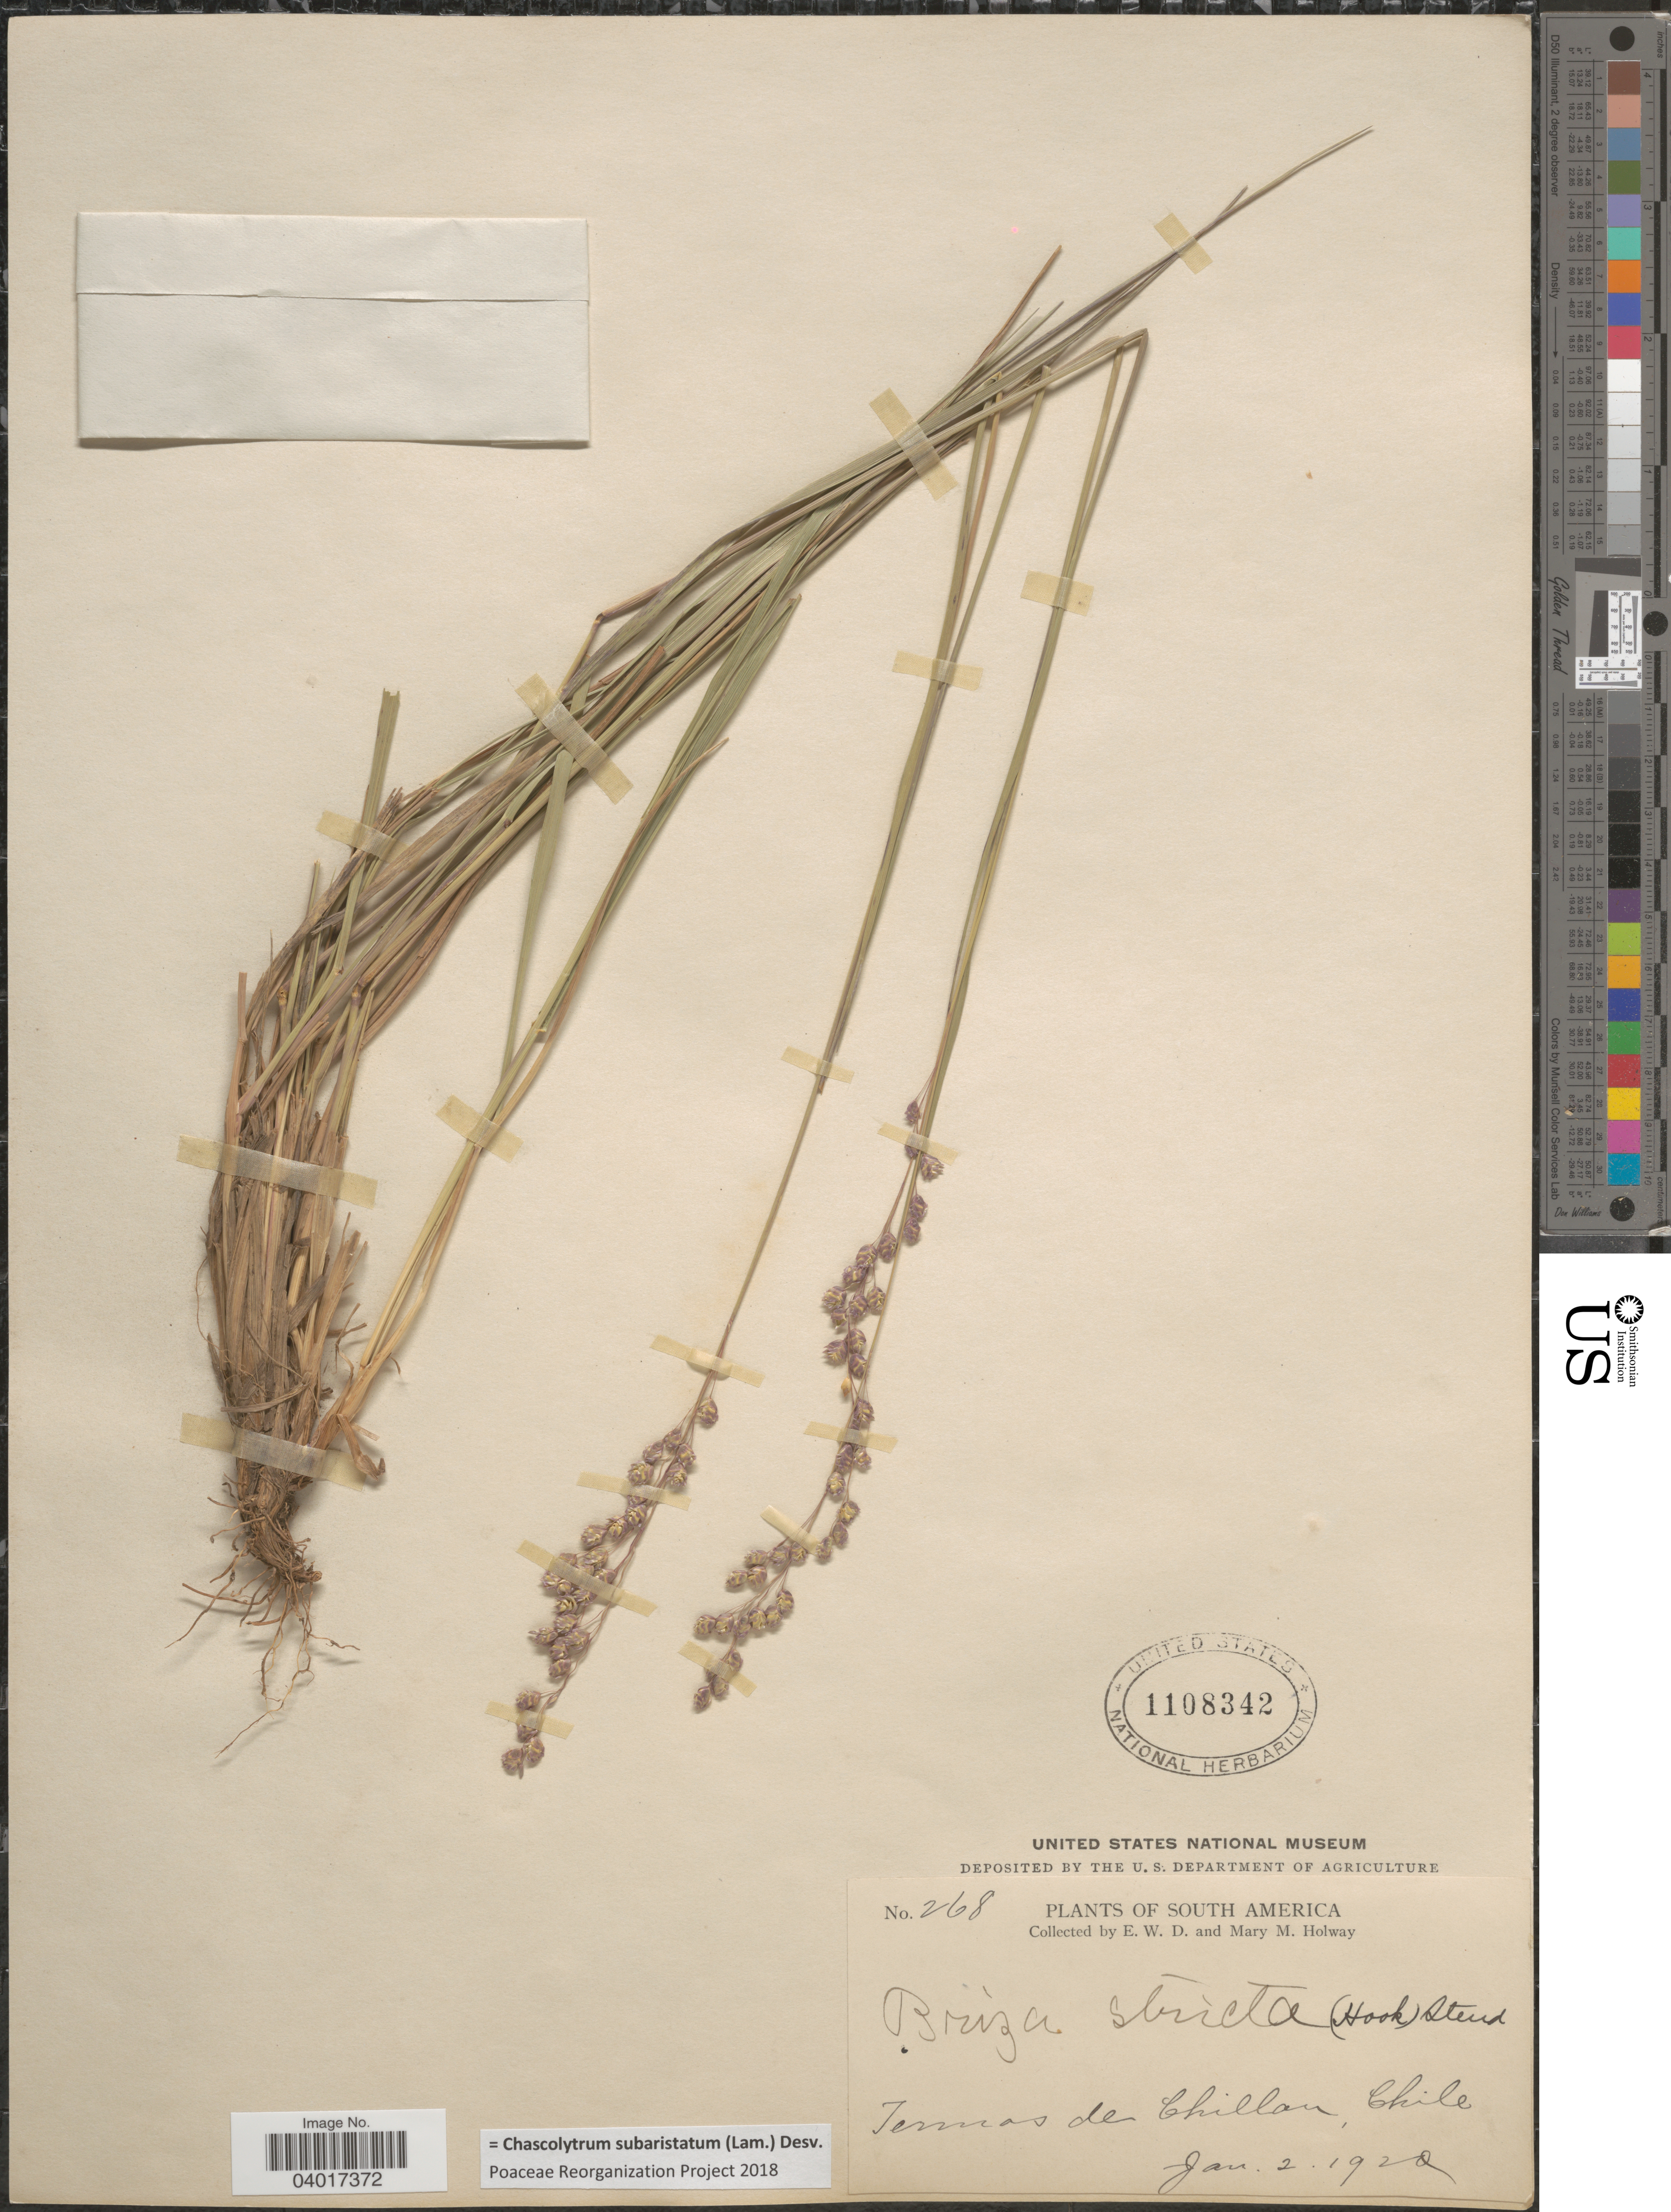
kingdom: Plantae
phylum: Tracheophyta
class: Liliopsida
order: Poales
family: Poaceae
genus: Chascolytrum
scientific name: Chascolytrum subaristatum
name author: (Lam.) Desv.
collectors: E. W. D. Holway & M. M. Holway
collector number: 268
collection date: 1920-01-02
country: Chile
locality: Temas de Chillan.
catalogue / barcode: US 1108342